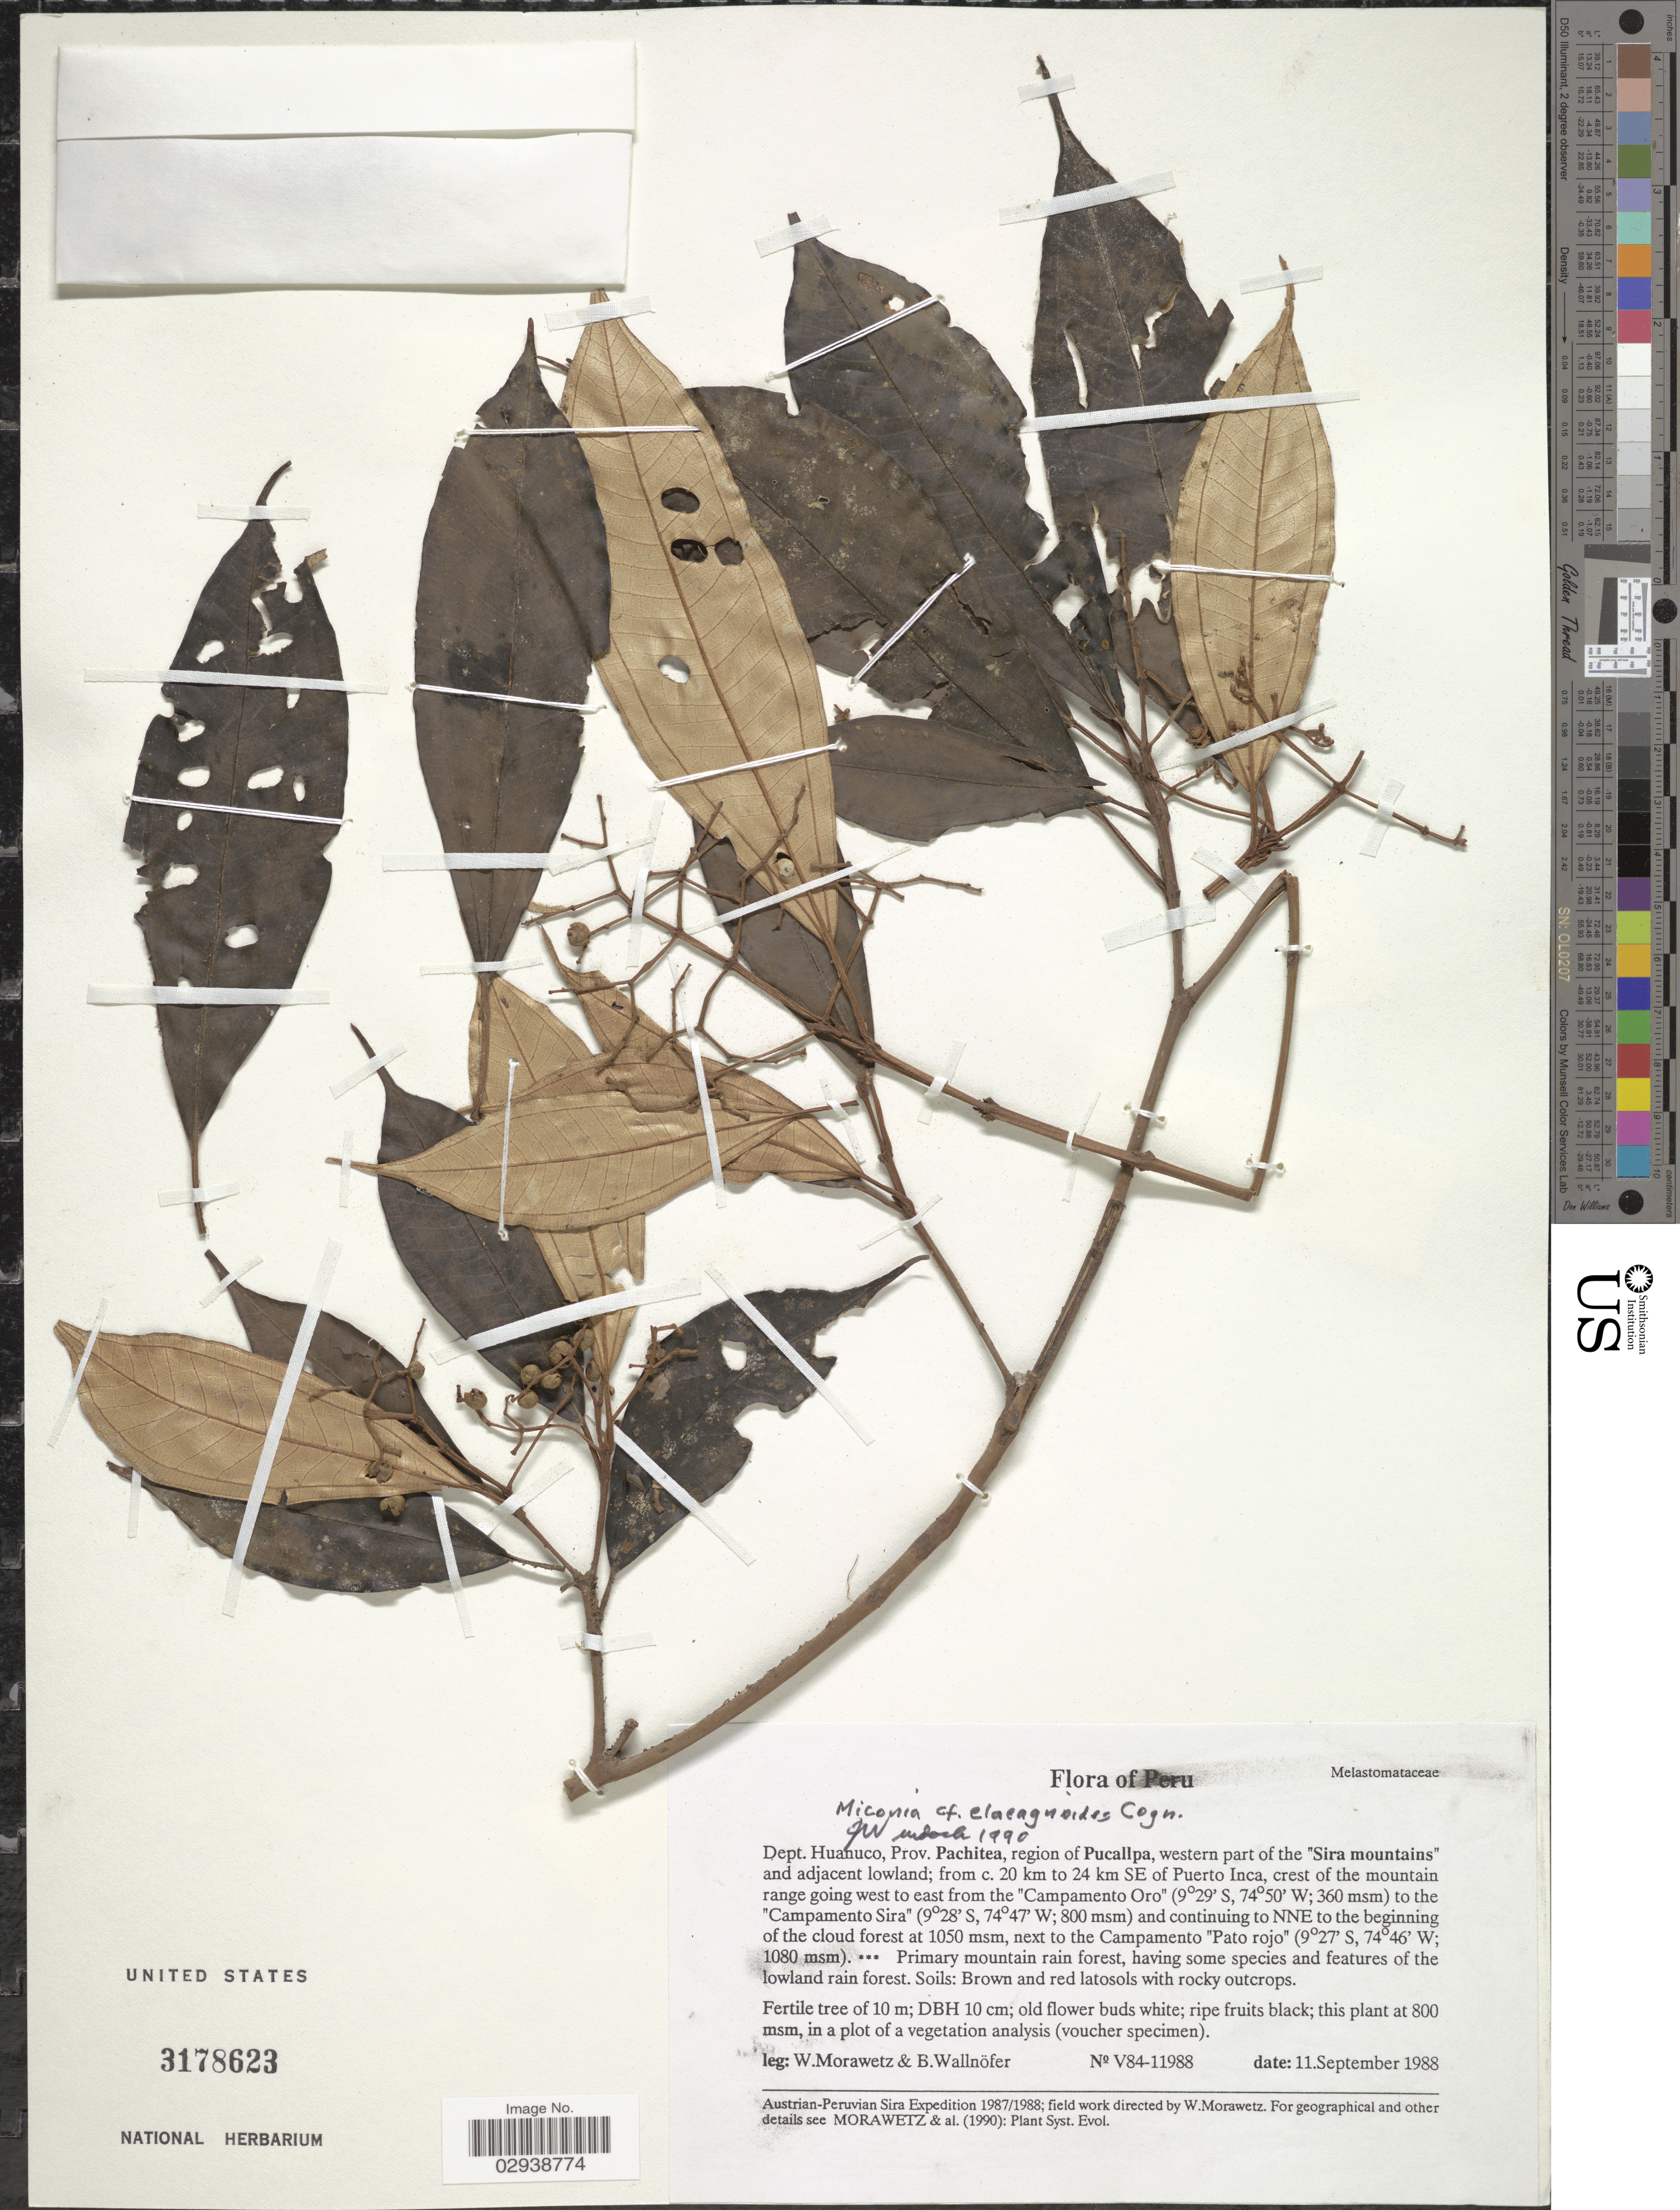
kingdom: Plantae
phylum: Tracheophyta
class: Magnoliopsida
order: Myrtales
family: Melastomataceae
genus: Miconia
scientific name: Miconia dichrophylla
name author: J.F. Macbr.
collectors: W. Morawetz & B. Wallnöfer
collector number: V84-11988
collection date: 1988-09-11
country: Peru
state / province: Huánuco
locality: Dept. Huanuco, Prov. Pachitea, region of Pucallpa, western part of the "Sira Mountains" and adjacent lowland; from c. 20 km to 24 km SE of Puerto Inca, crest of the mountain range going west to east from the "Campamento Oro", to the "Campamento Sira" and continuing to NNE to the beginning of the cloud forest next to the Campamento "Pato rojo".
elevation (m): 360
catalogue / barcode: US 3178623